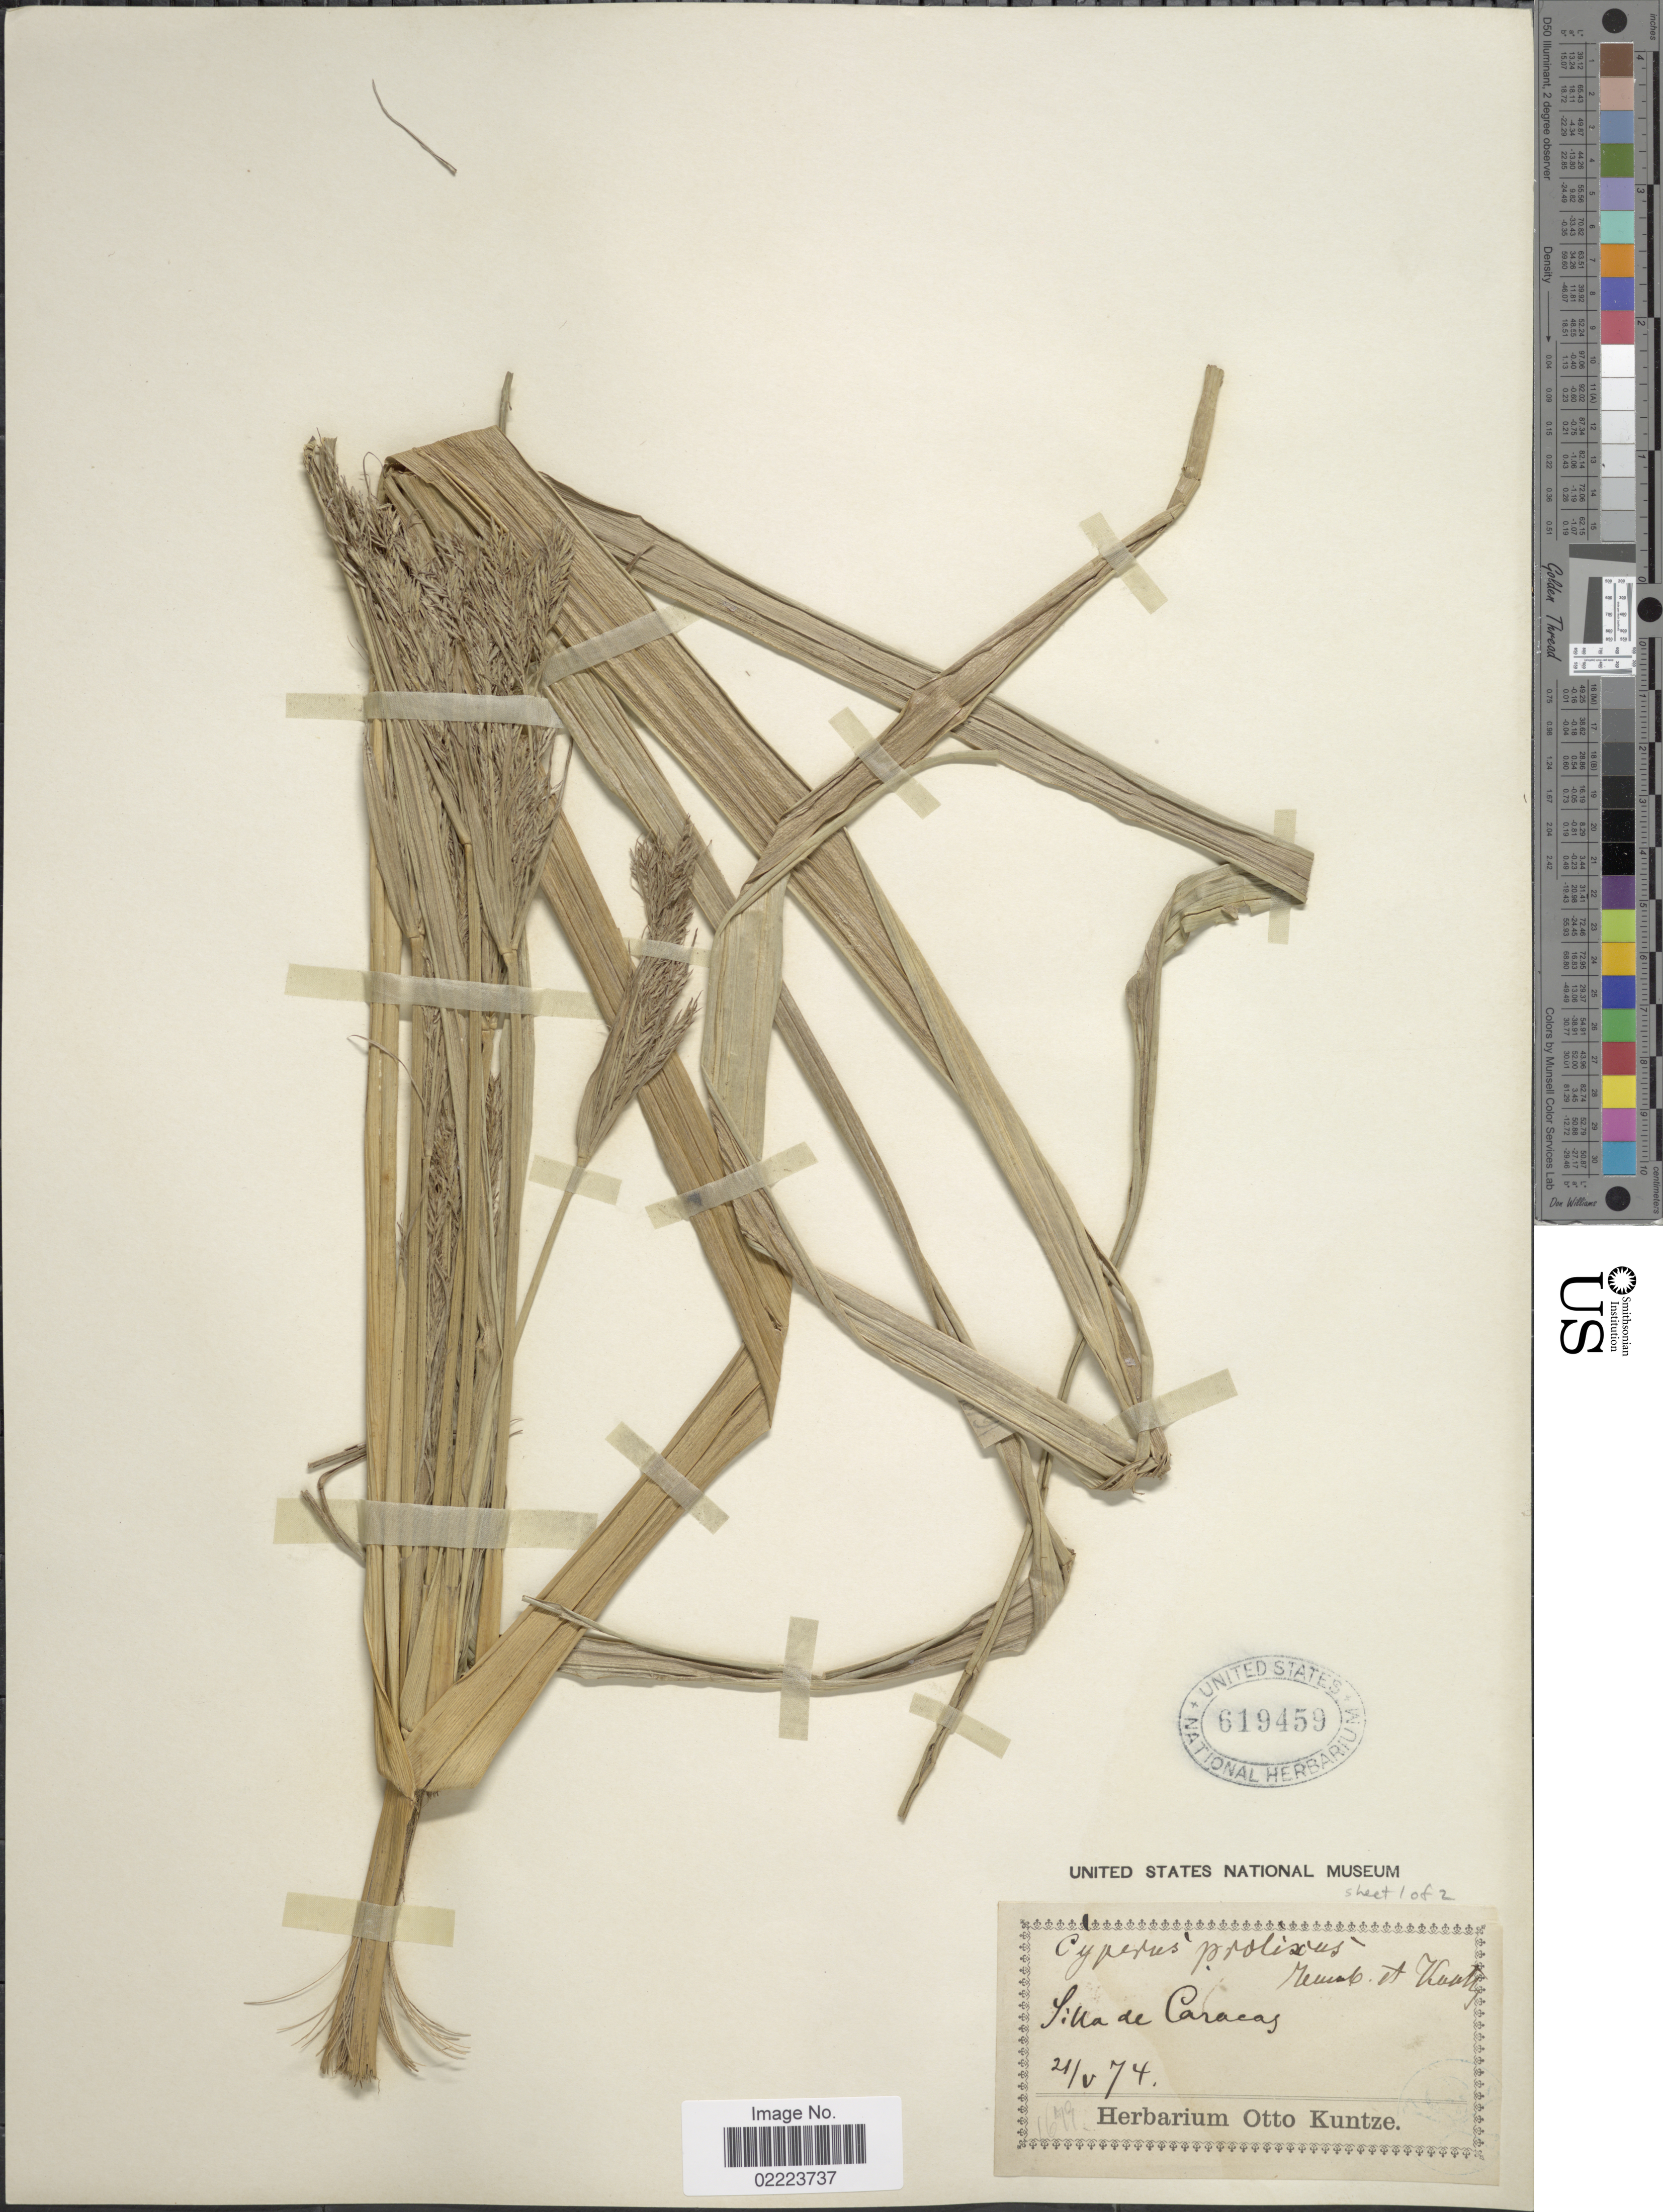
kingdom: Plantae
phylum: Tracheophyta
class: Liliopsida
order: Poales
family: Cyperaceae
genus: Cyperus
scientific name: Cyperus prolixus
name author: Kunth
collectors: ex herb. Otto Kuntze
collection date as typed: Transcribed d/m/y: 21/5/74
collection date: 1874-05-21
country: Venezuela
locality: Silla de Caracas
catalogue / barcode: US 619459